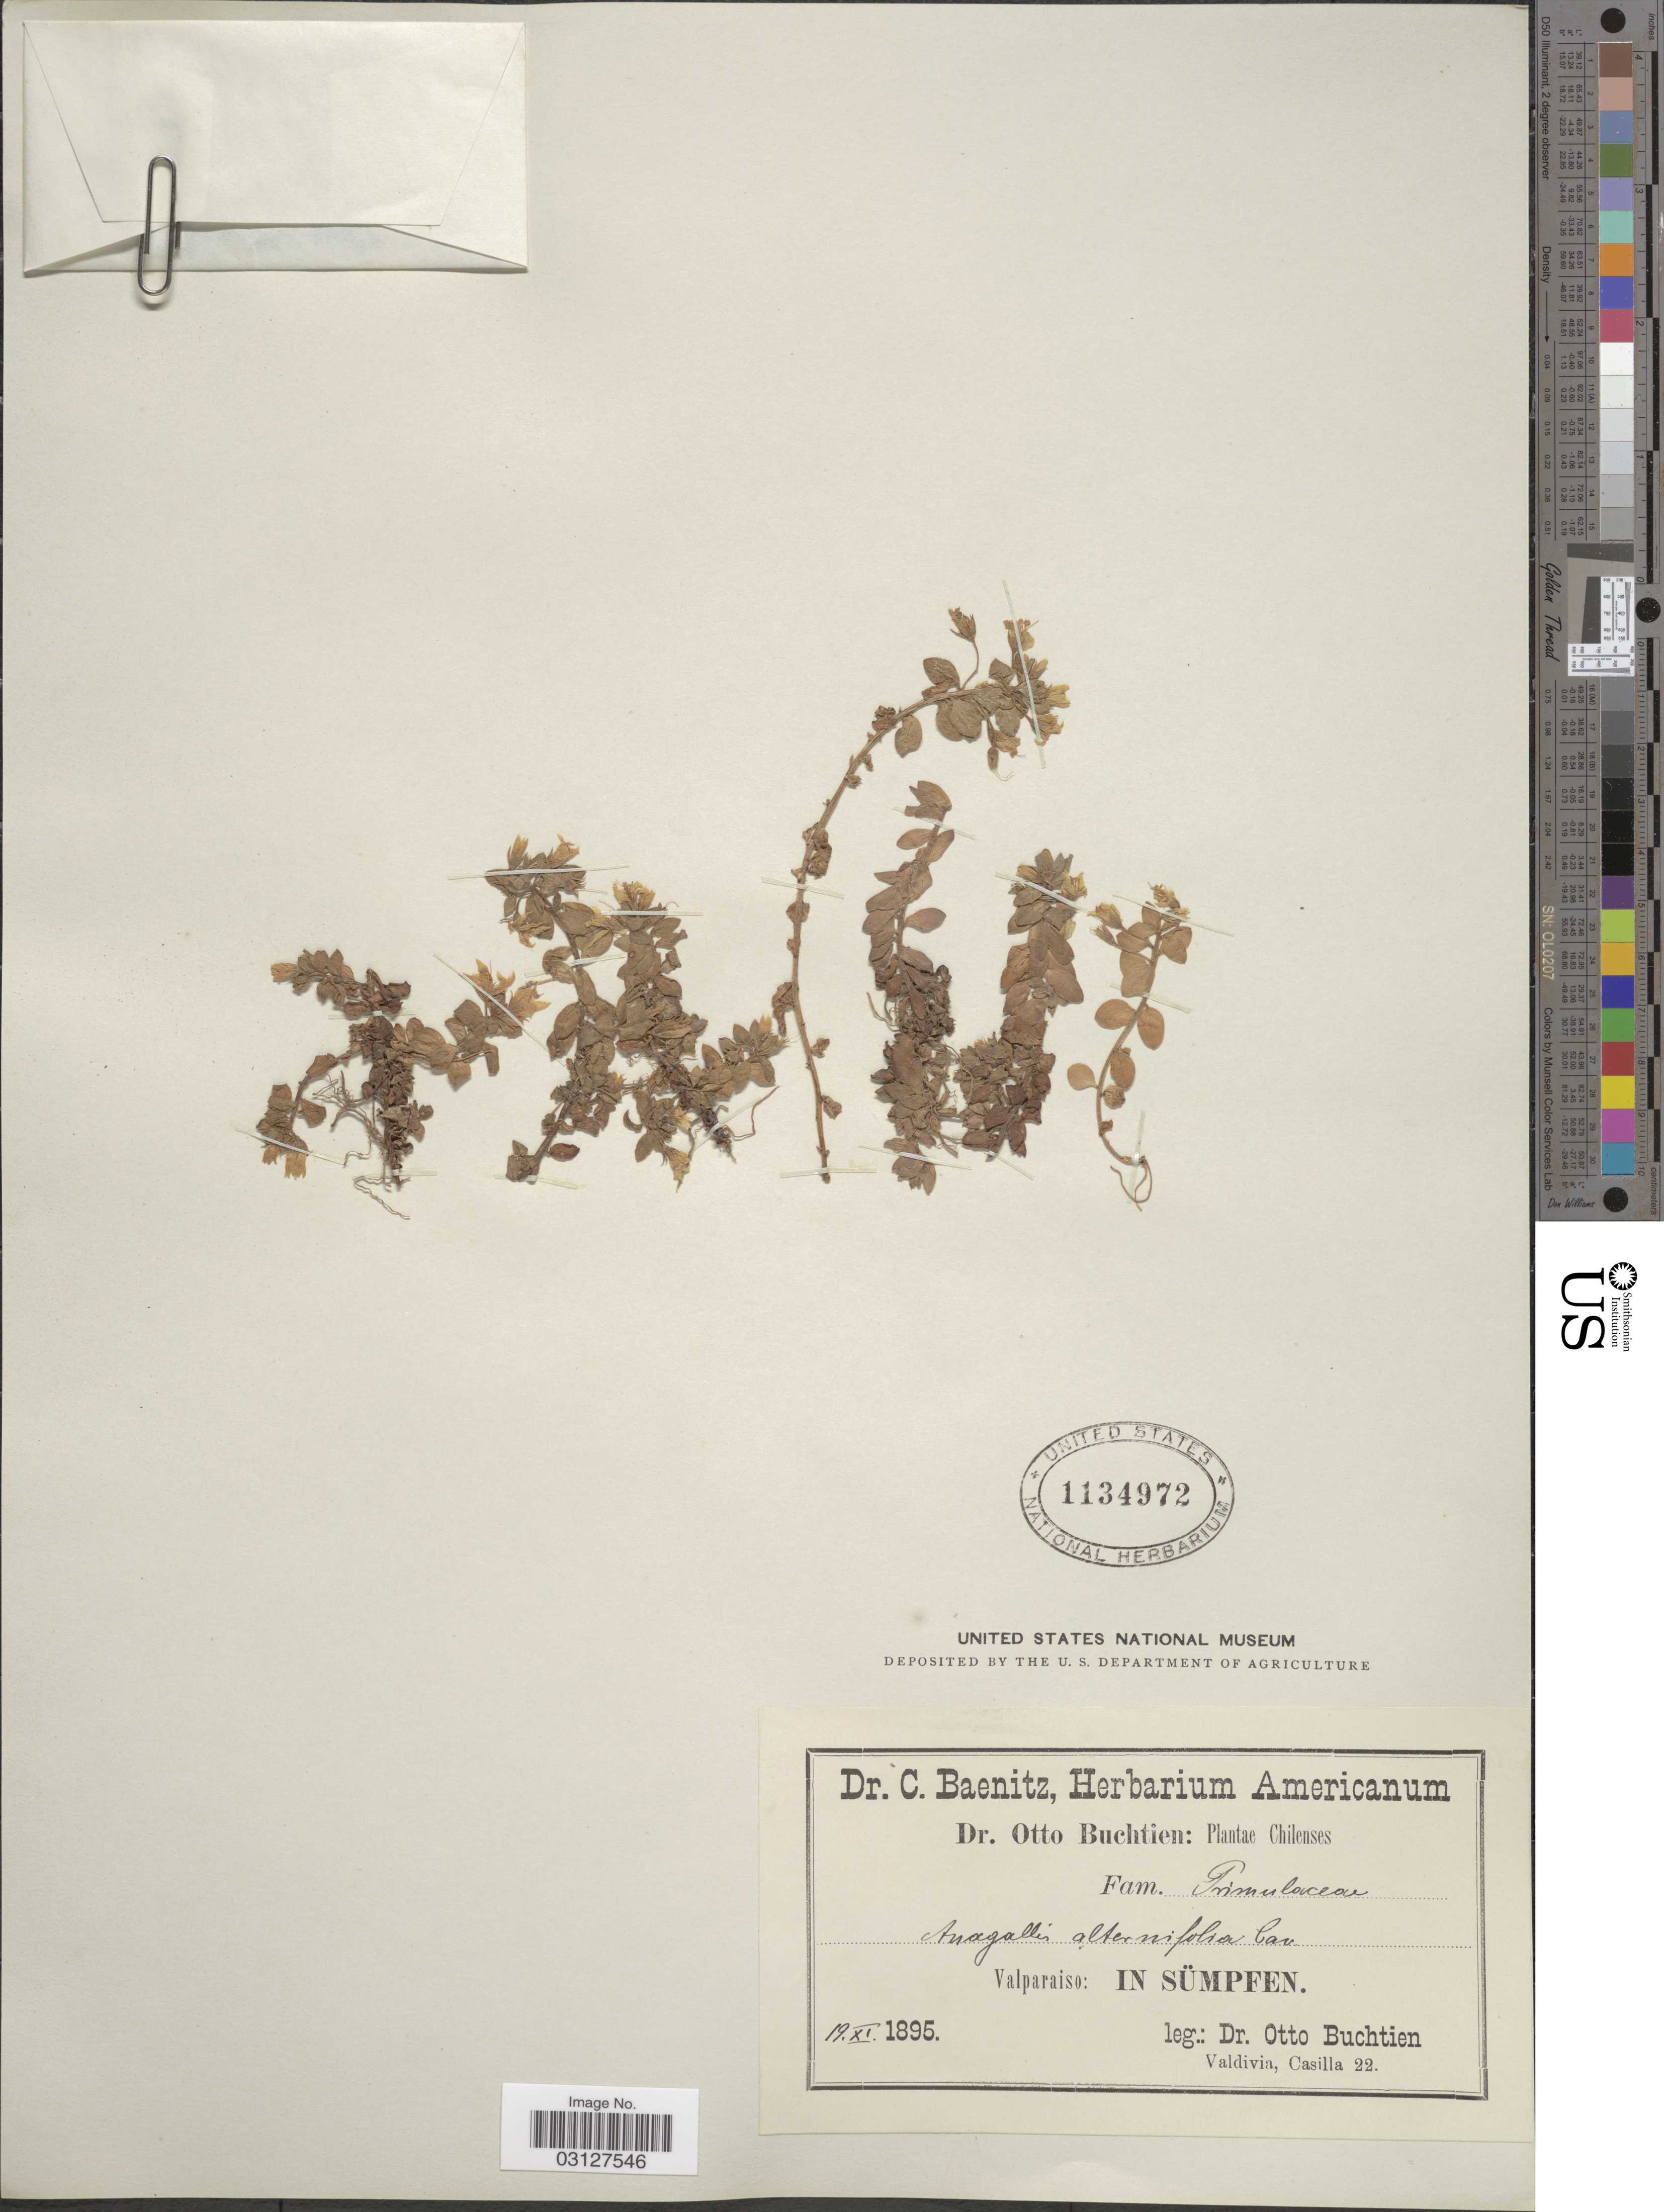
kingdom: Plantae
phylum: Tracheophyta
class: Magnoliopsida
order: Ericales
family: Primulaceae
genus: Anagallis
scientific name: Anagallis alternifolia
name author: Cav.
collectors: O. Buchtien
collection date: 1895-11-19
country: Chile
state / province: Valparaíso (V)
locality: Valparaiso: in Sümpfen.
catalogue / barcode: US 1134972